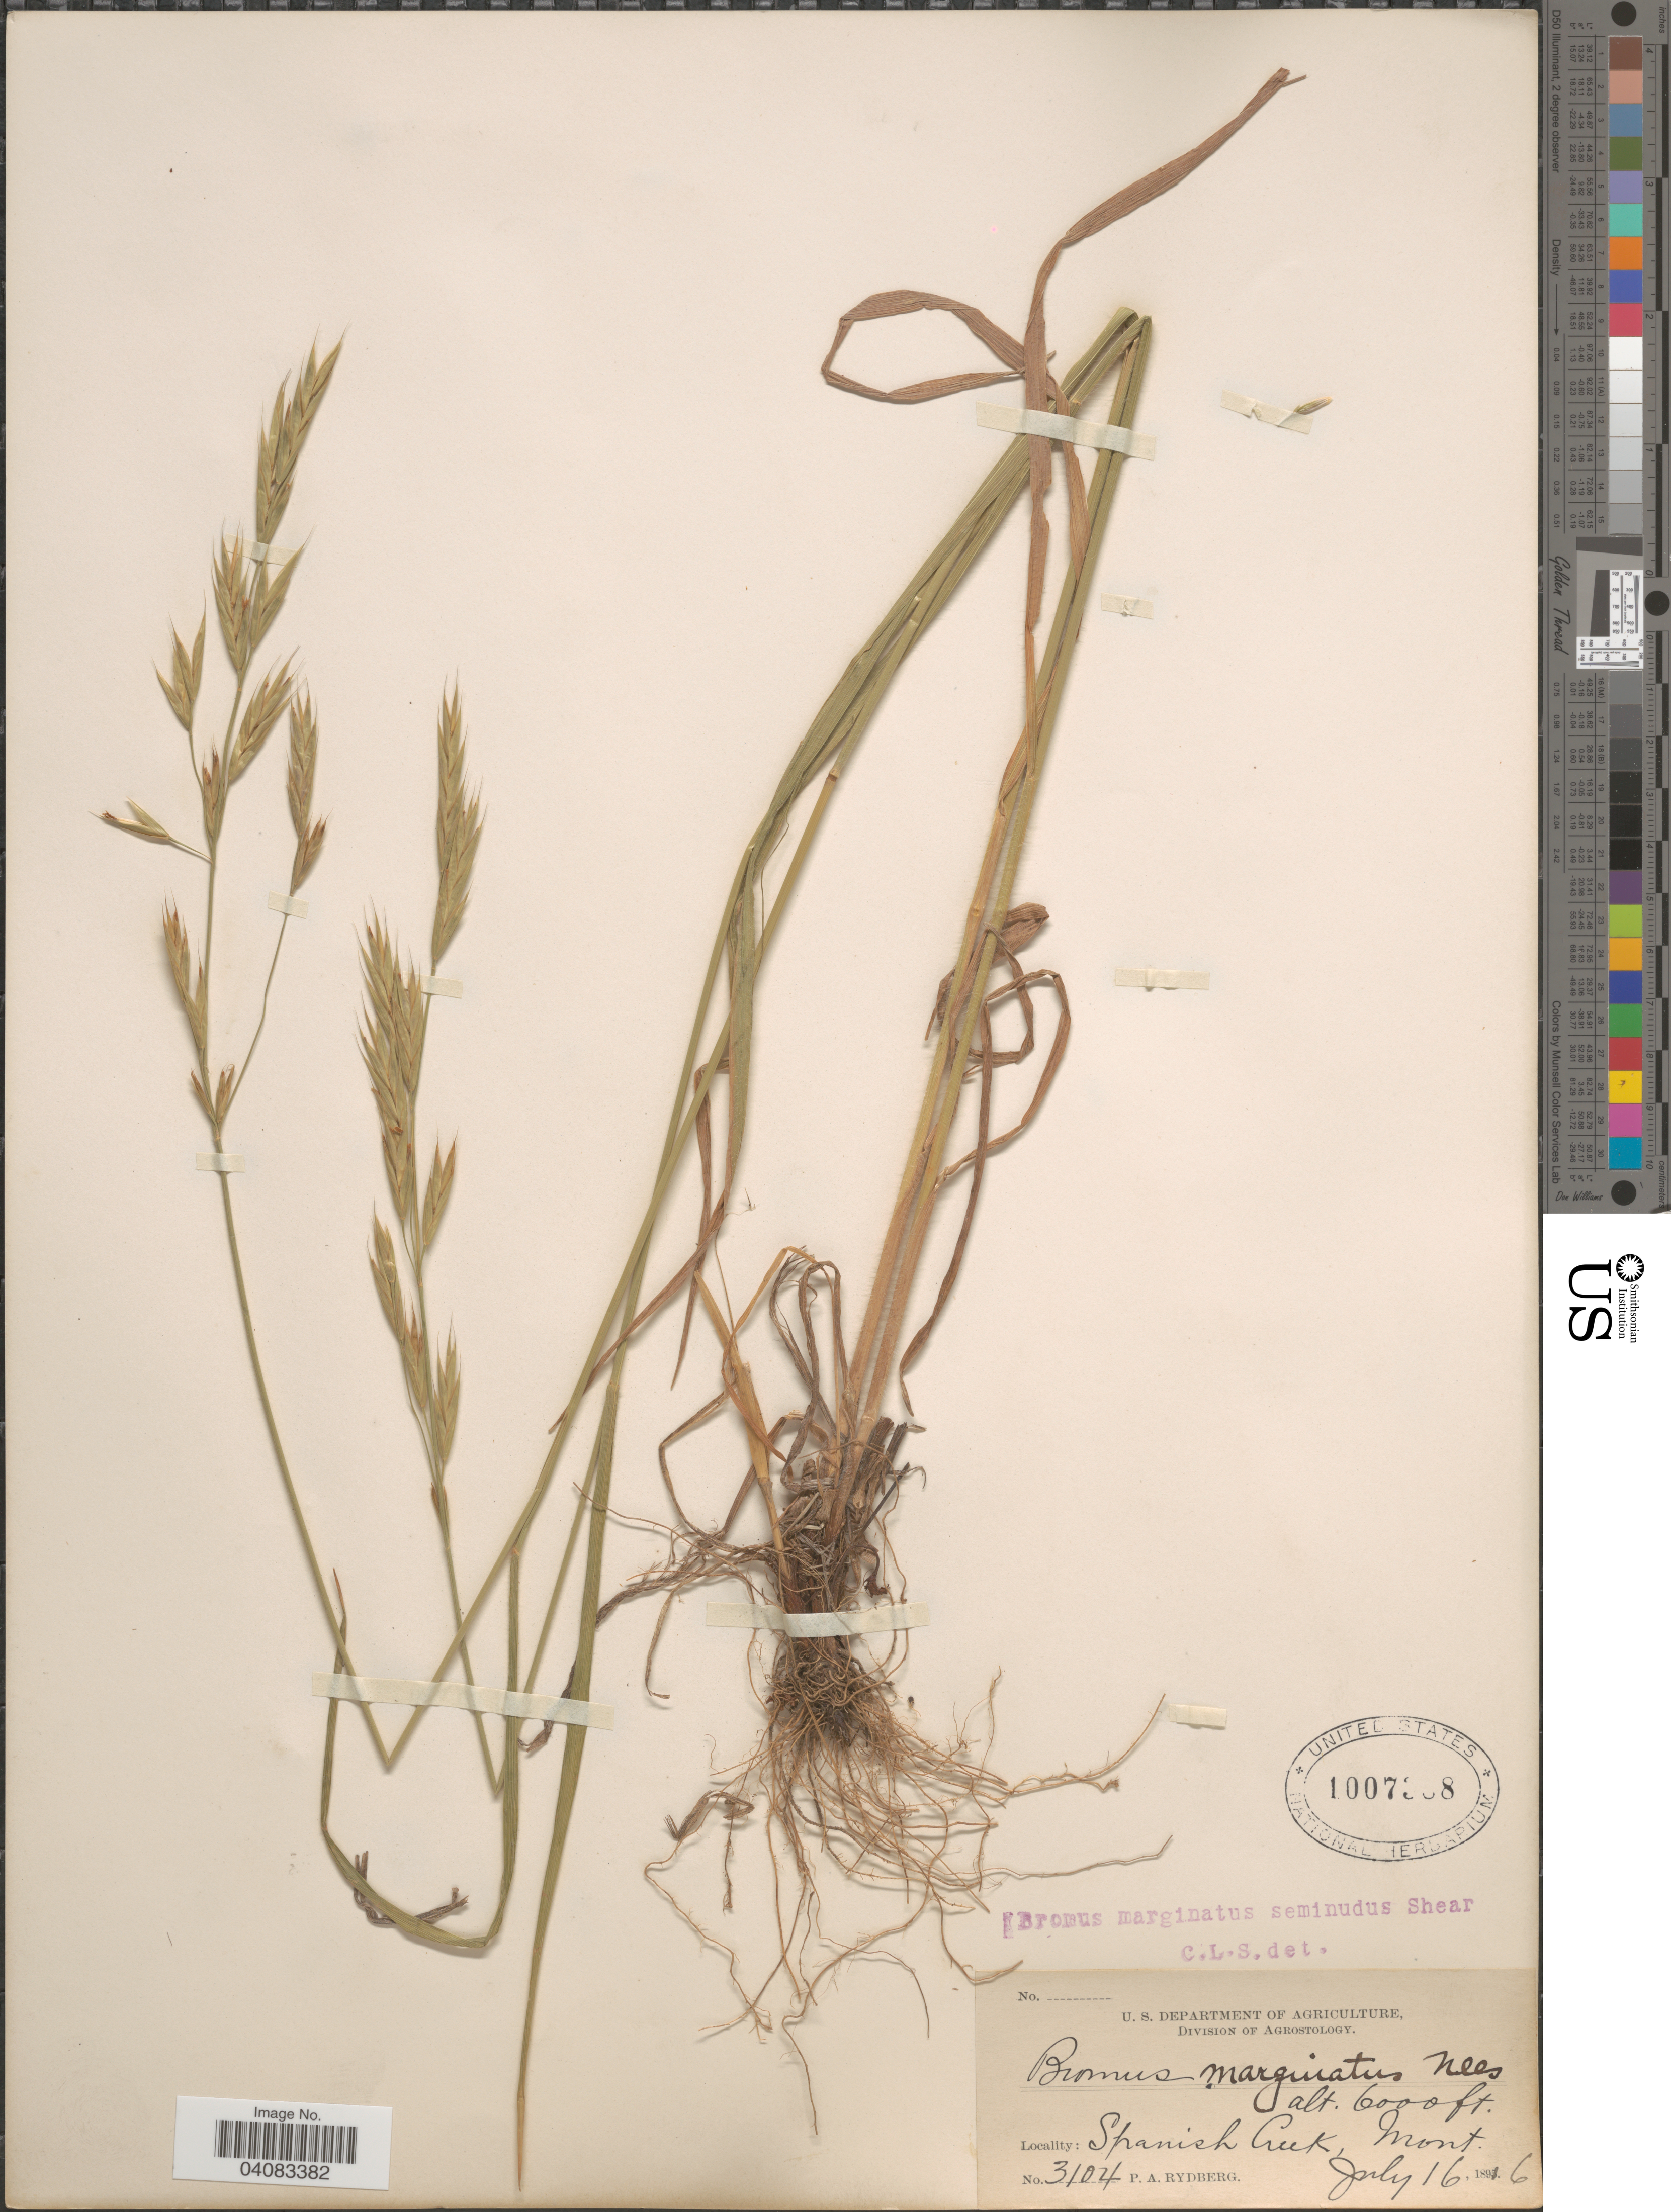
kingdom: Plantae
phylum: Tracheophyta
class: Liliopsida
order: Poales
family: Poaceae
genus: Bromus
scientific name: Bromus marginatus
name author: Nees ex Steud.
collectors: P. A. Rydberg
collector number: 3104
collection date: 1896-07-16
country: United States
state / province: Montana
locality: Spanish Creek.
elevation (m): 1829